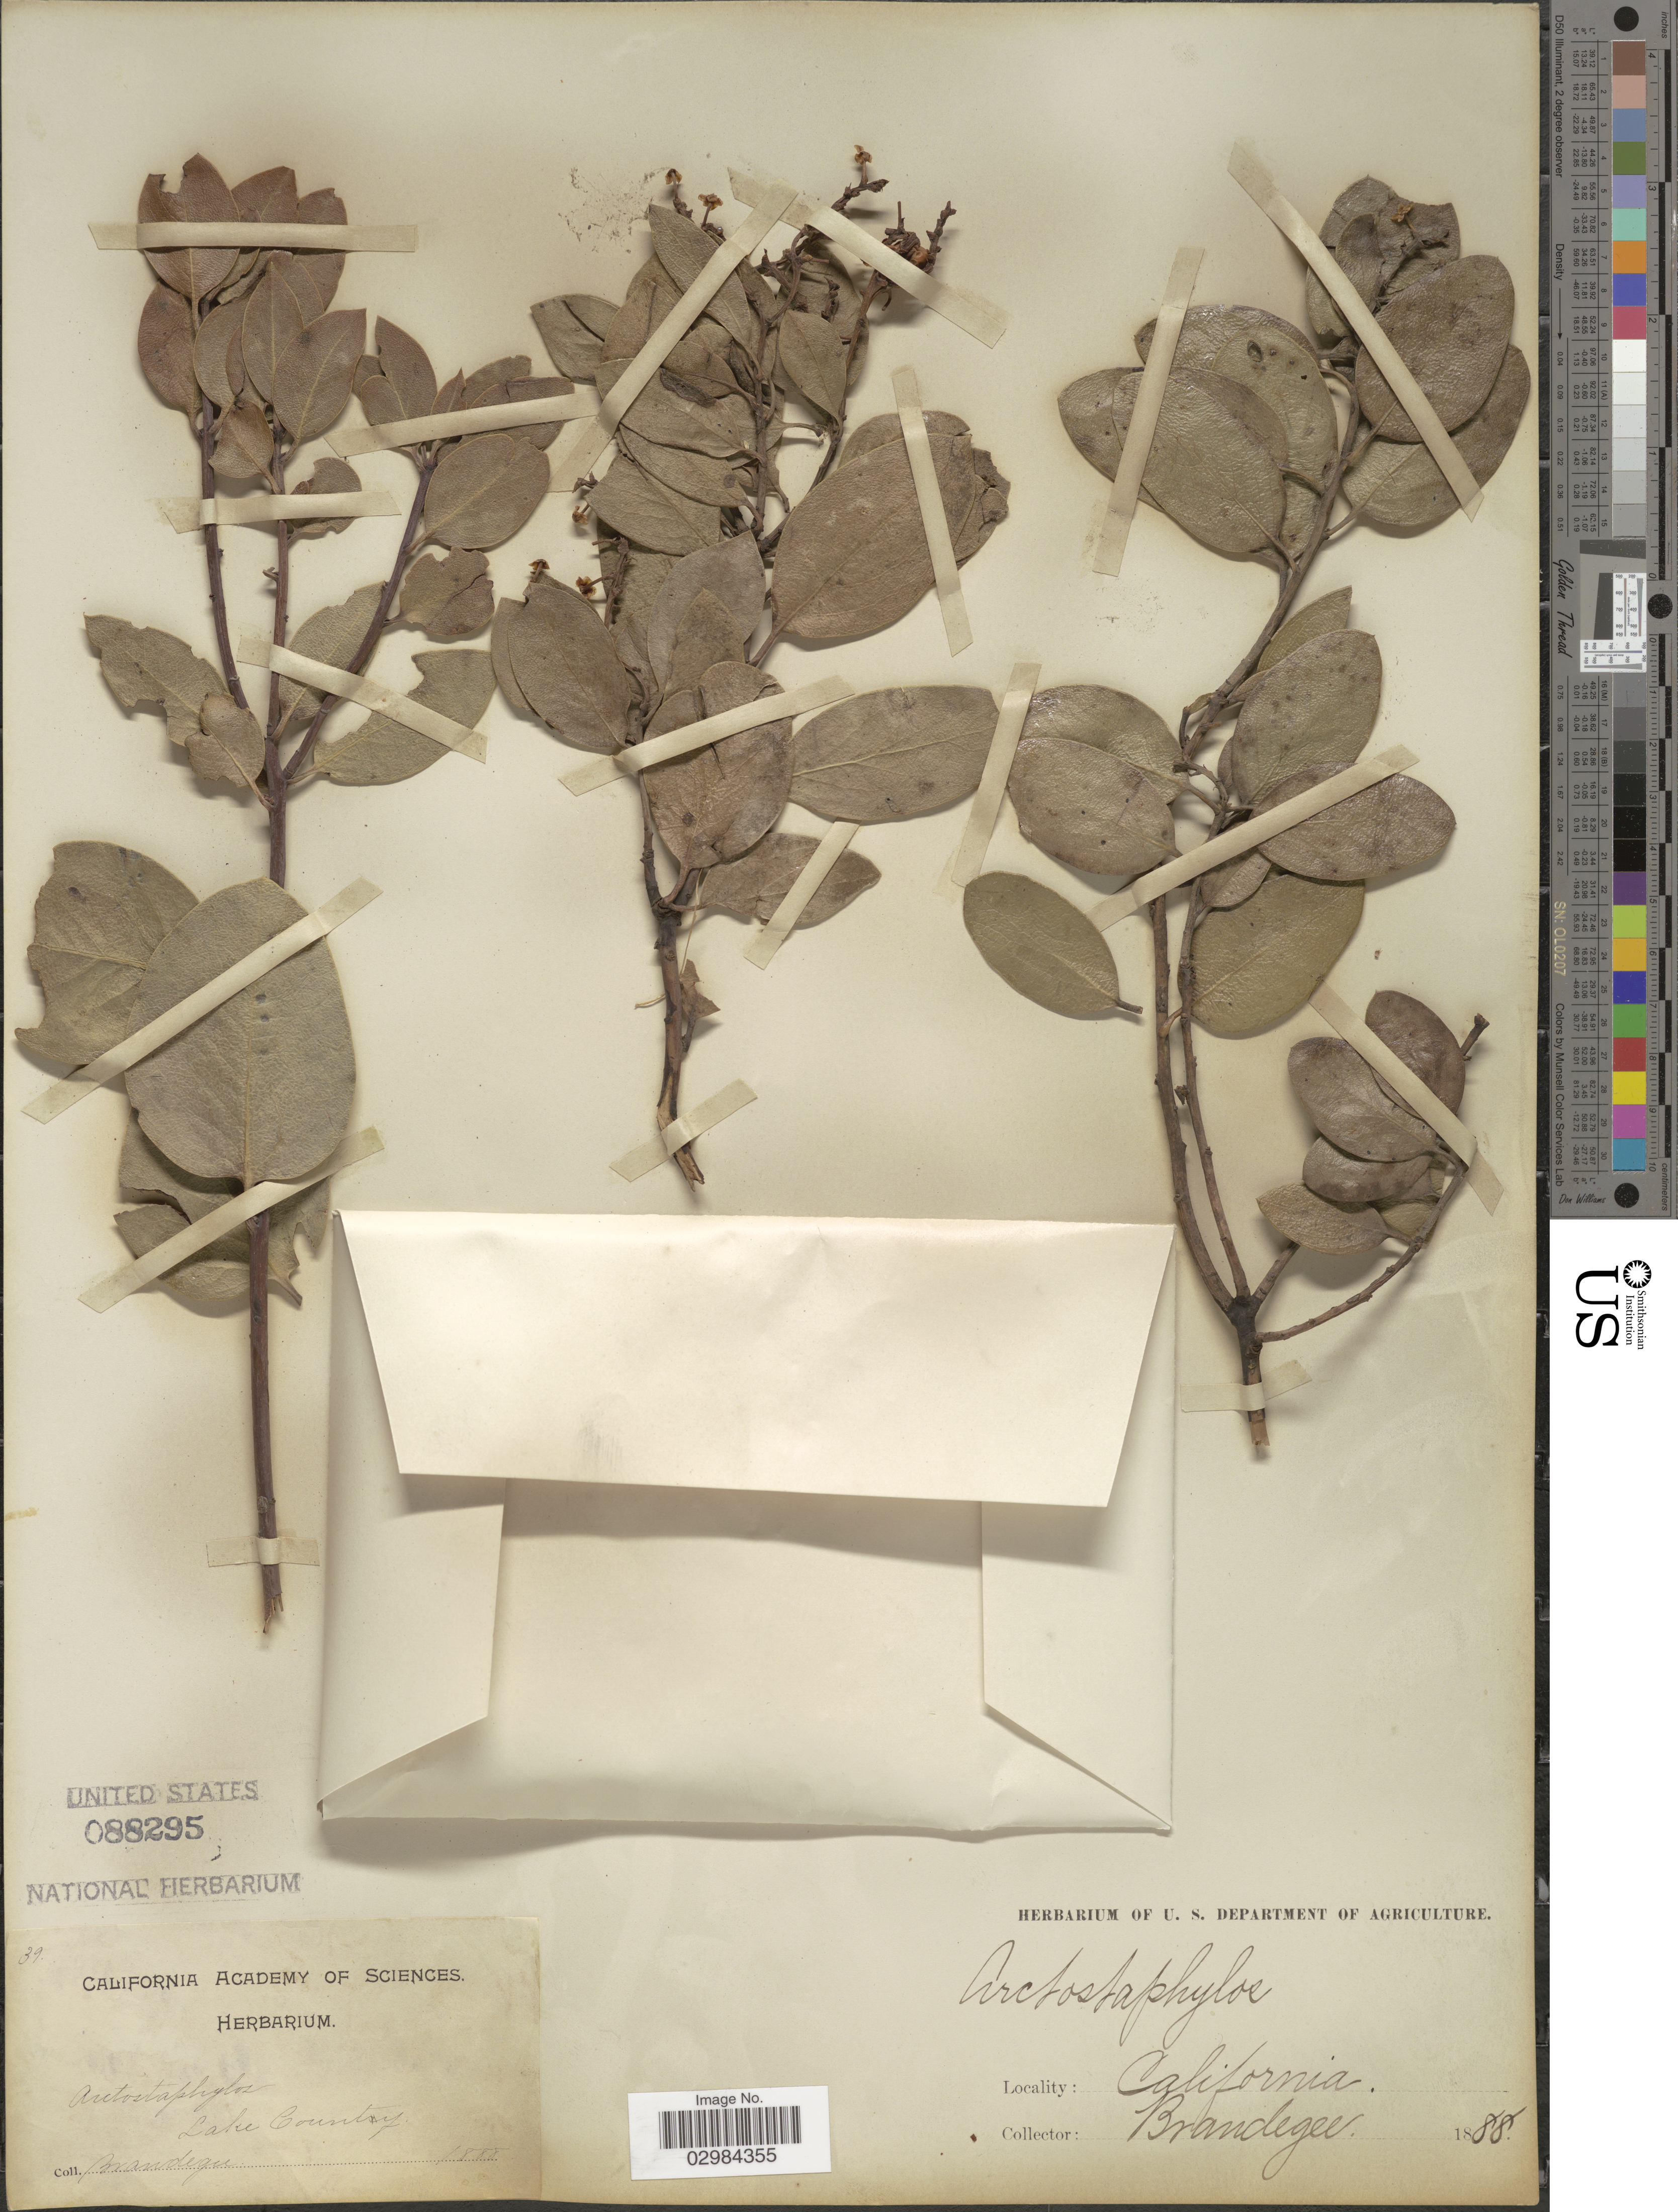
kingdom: Plantae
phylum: Tracheophyta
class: Magnoliopsida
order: Ericales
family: Ericaceae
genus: Arctostaphylos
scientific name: Arctostaphylos patula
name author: Greene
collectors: -- Brandegee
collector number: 39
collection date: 1888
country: United States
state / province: California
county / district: Lake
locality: Lake County.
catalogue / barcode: US 88295